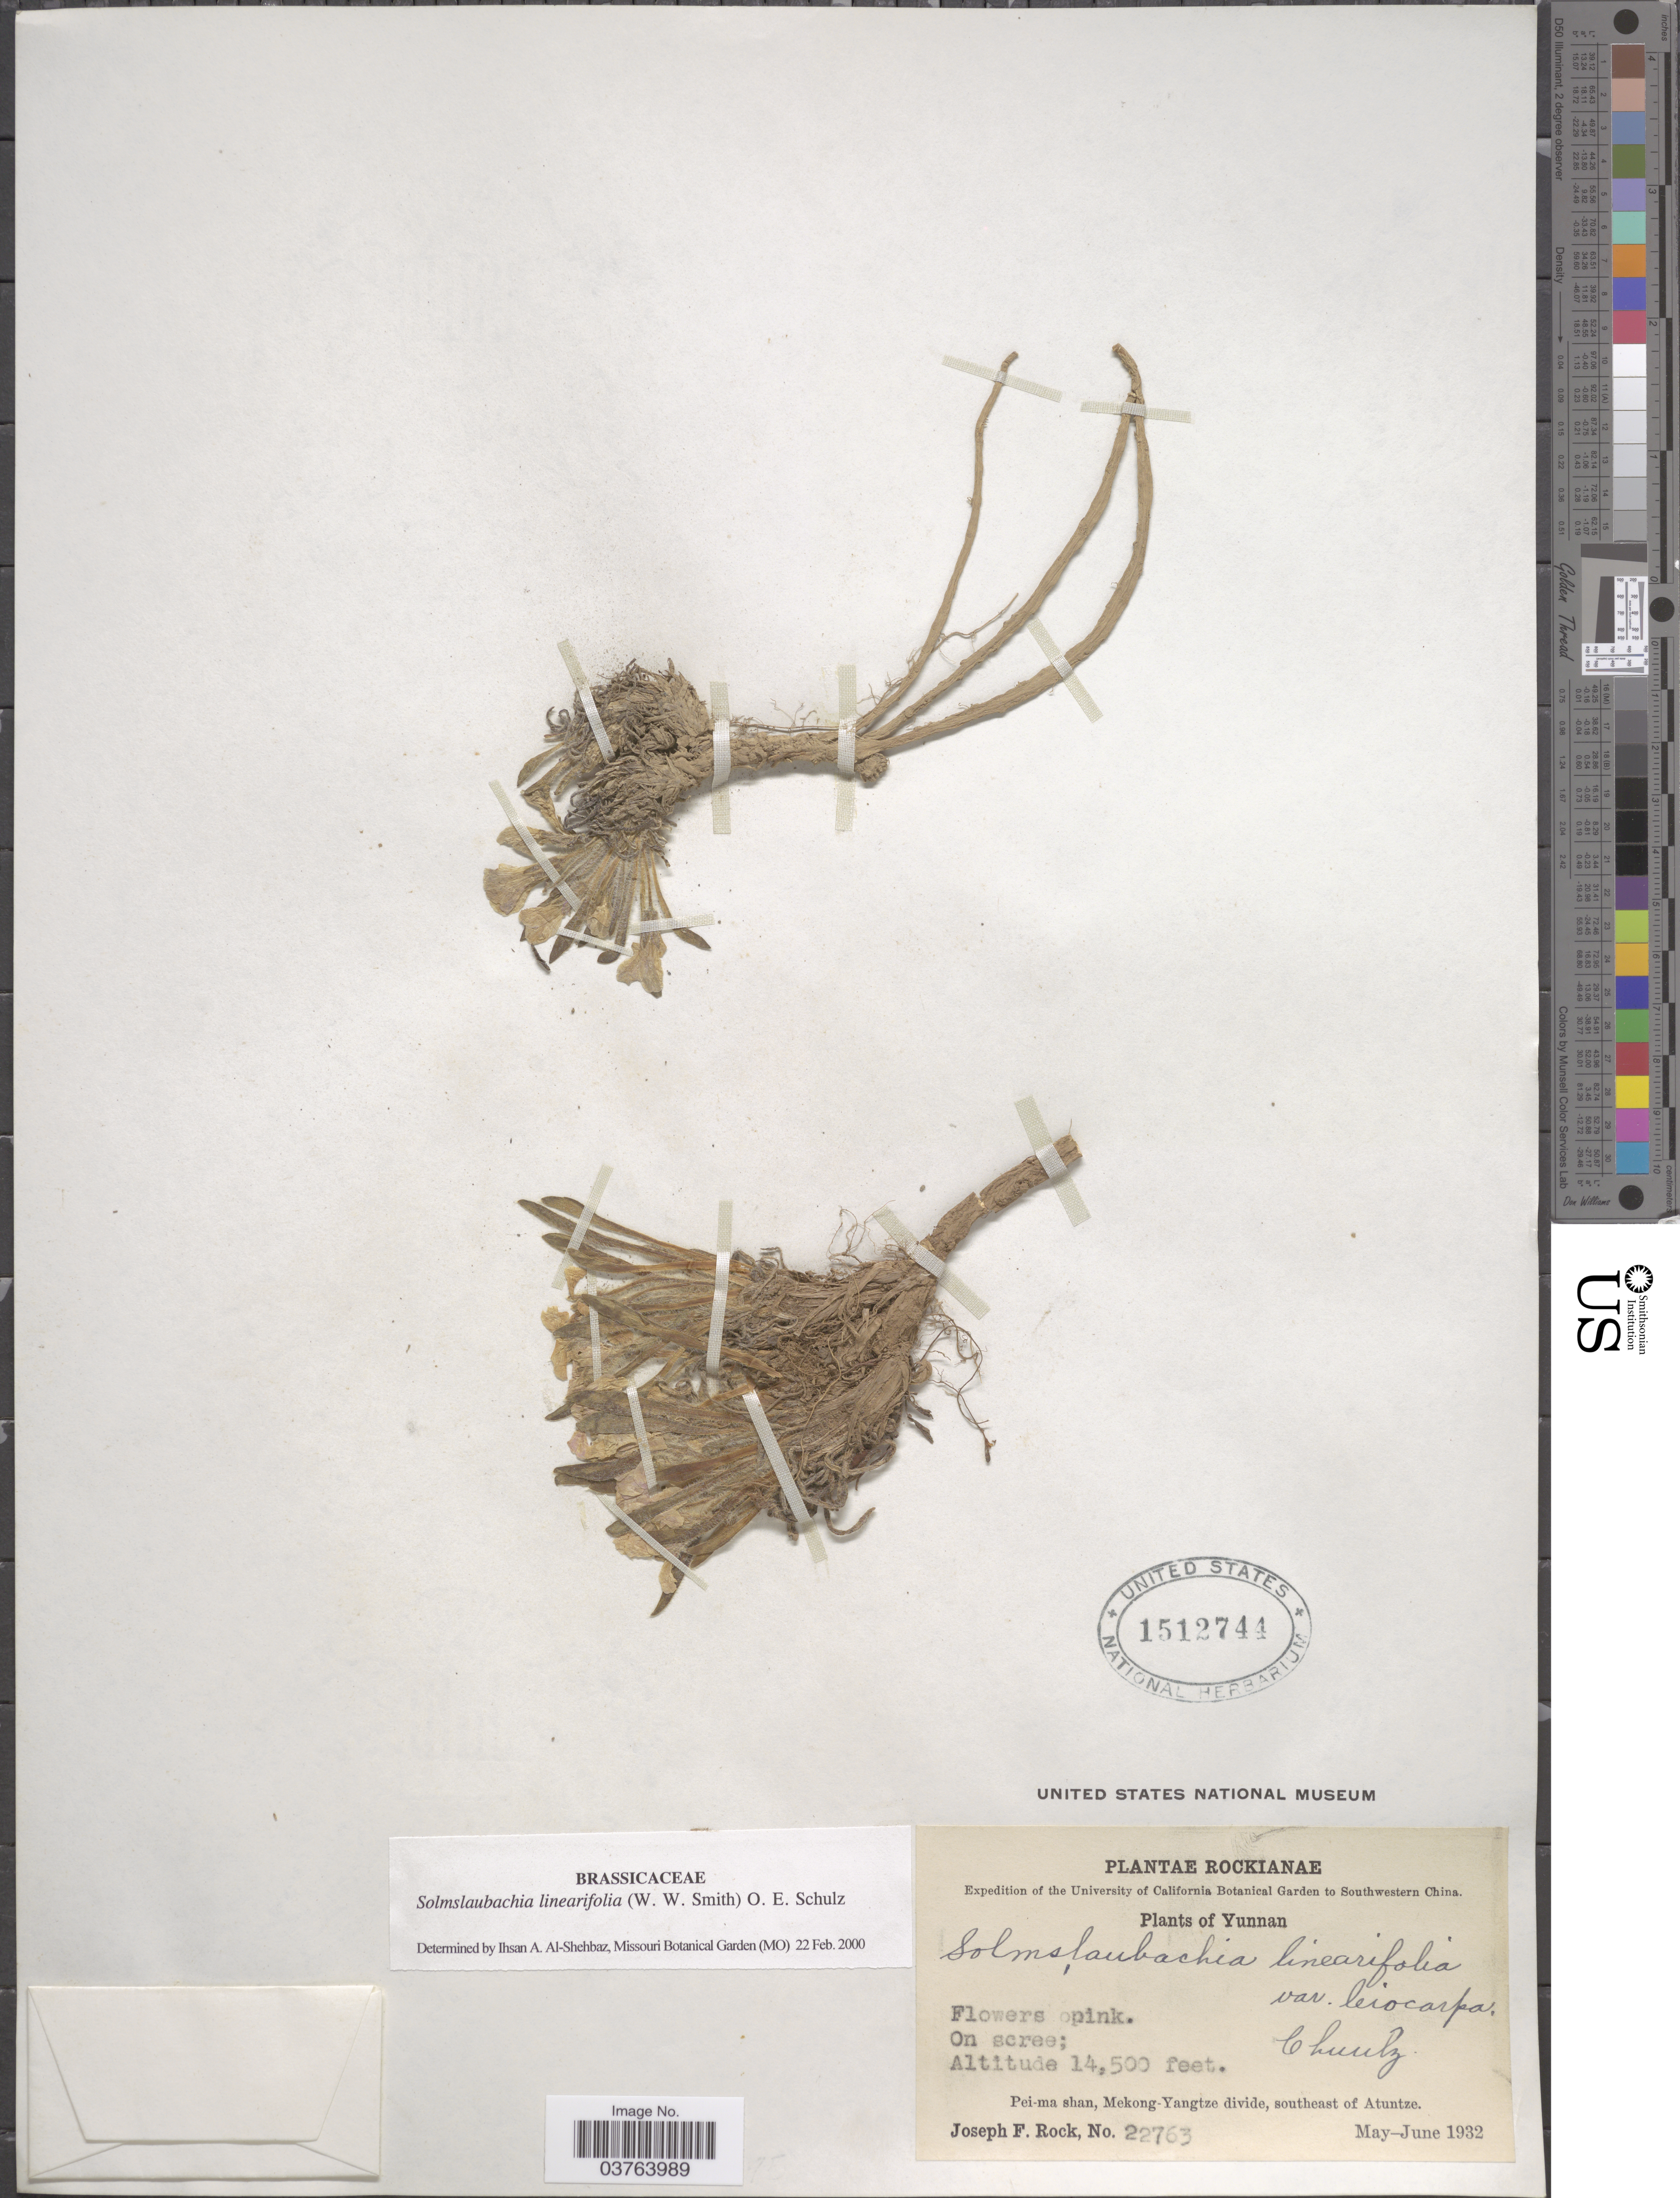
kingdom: Plantae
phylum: Tracheophyta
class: Magnoliopsida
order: Brassicales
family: Brassicaceae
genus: Solms-Laubachia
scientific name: Solms-laubachia linearifolia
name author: (W.W. Sm.) O.E. Schulz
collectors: J. F. Rock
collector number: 22763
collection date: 1932-05/1932-06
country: China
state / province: Yunnan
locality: Southwestern China. Pei-ma shan, Mekong-Yangtze divide, southeast of Atuntze.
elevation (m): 4420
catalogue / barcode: US 1512744